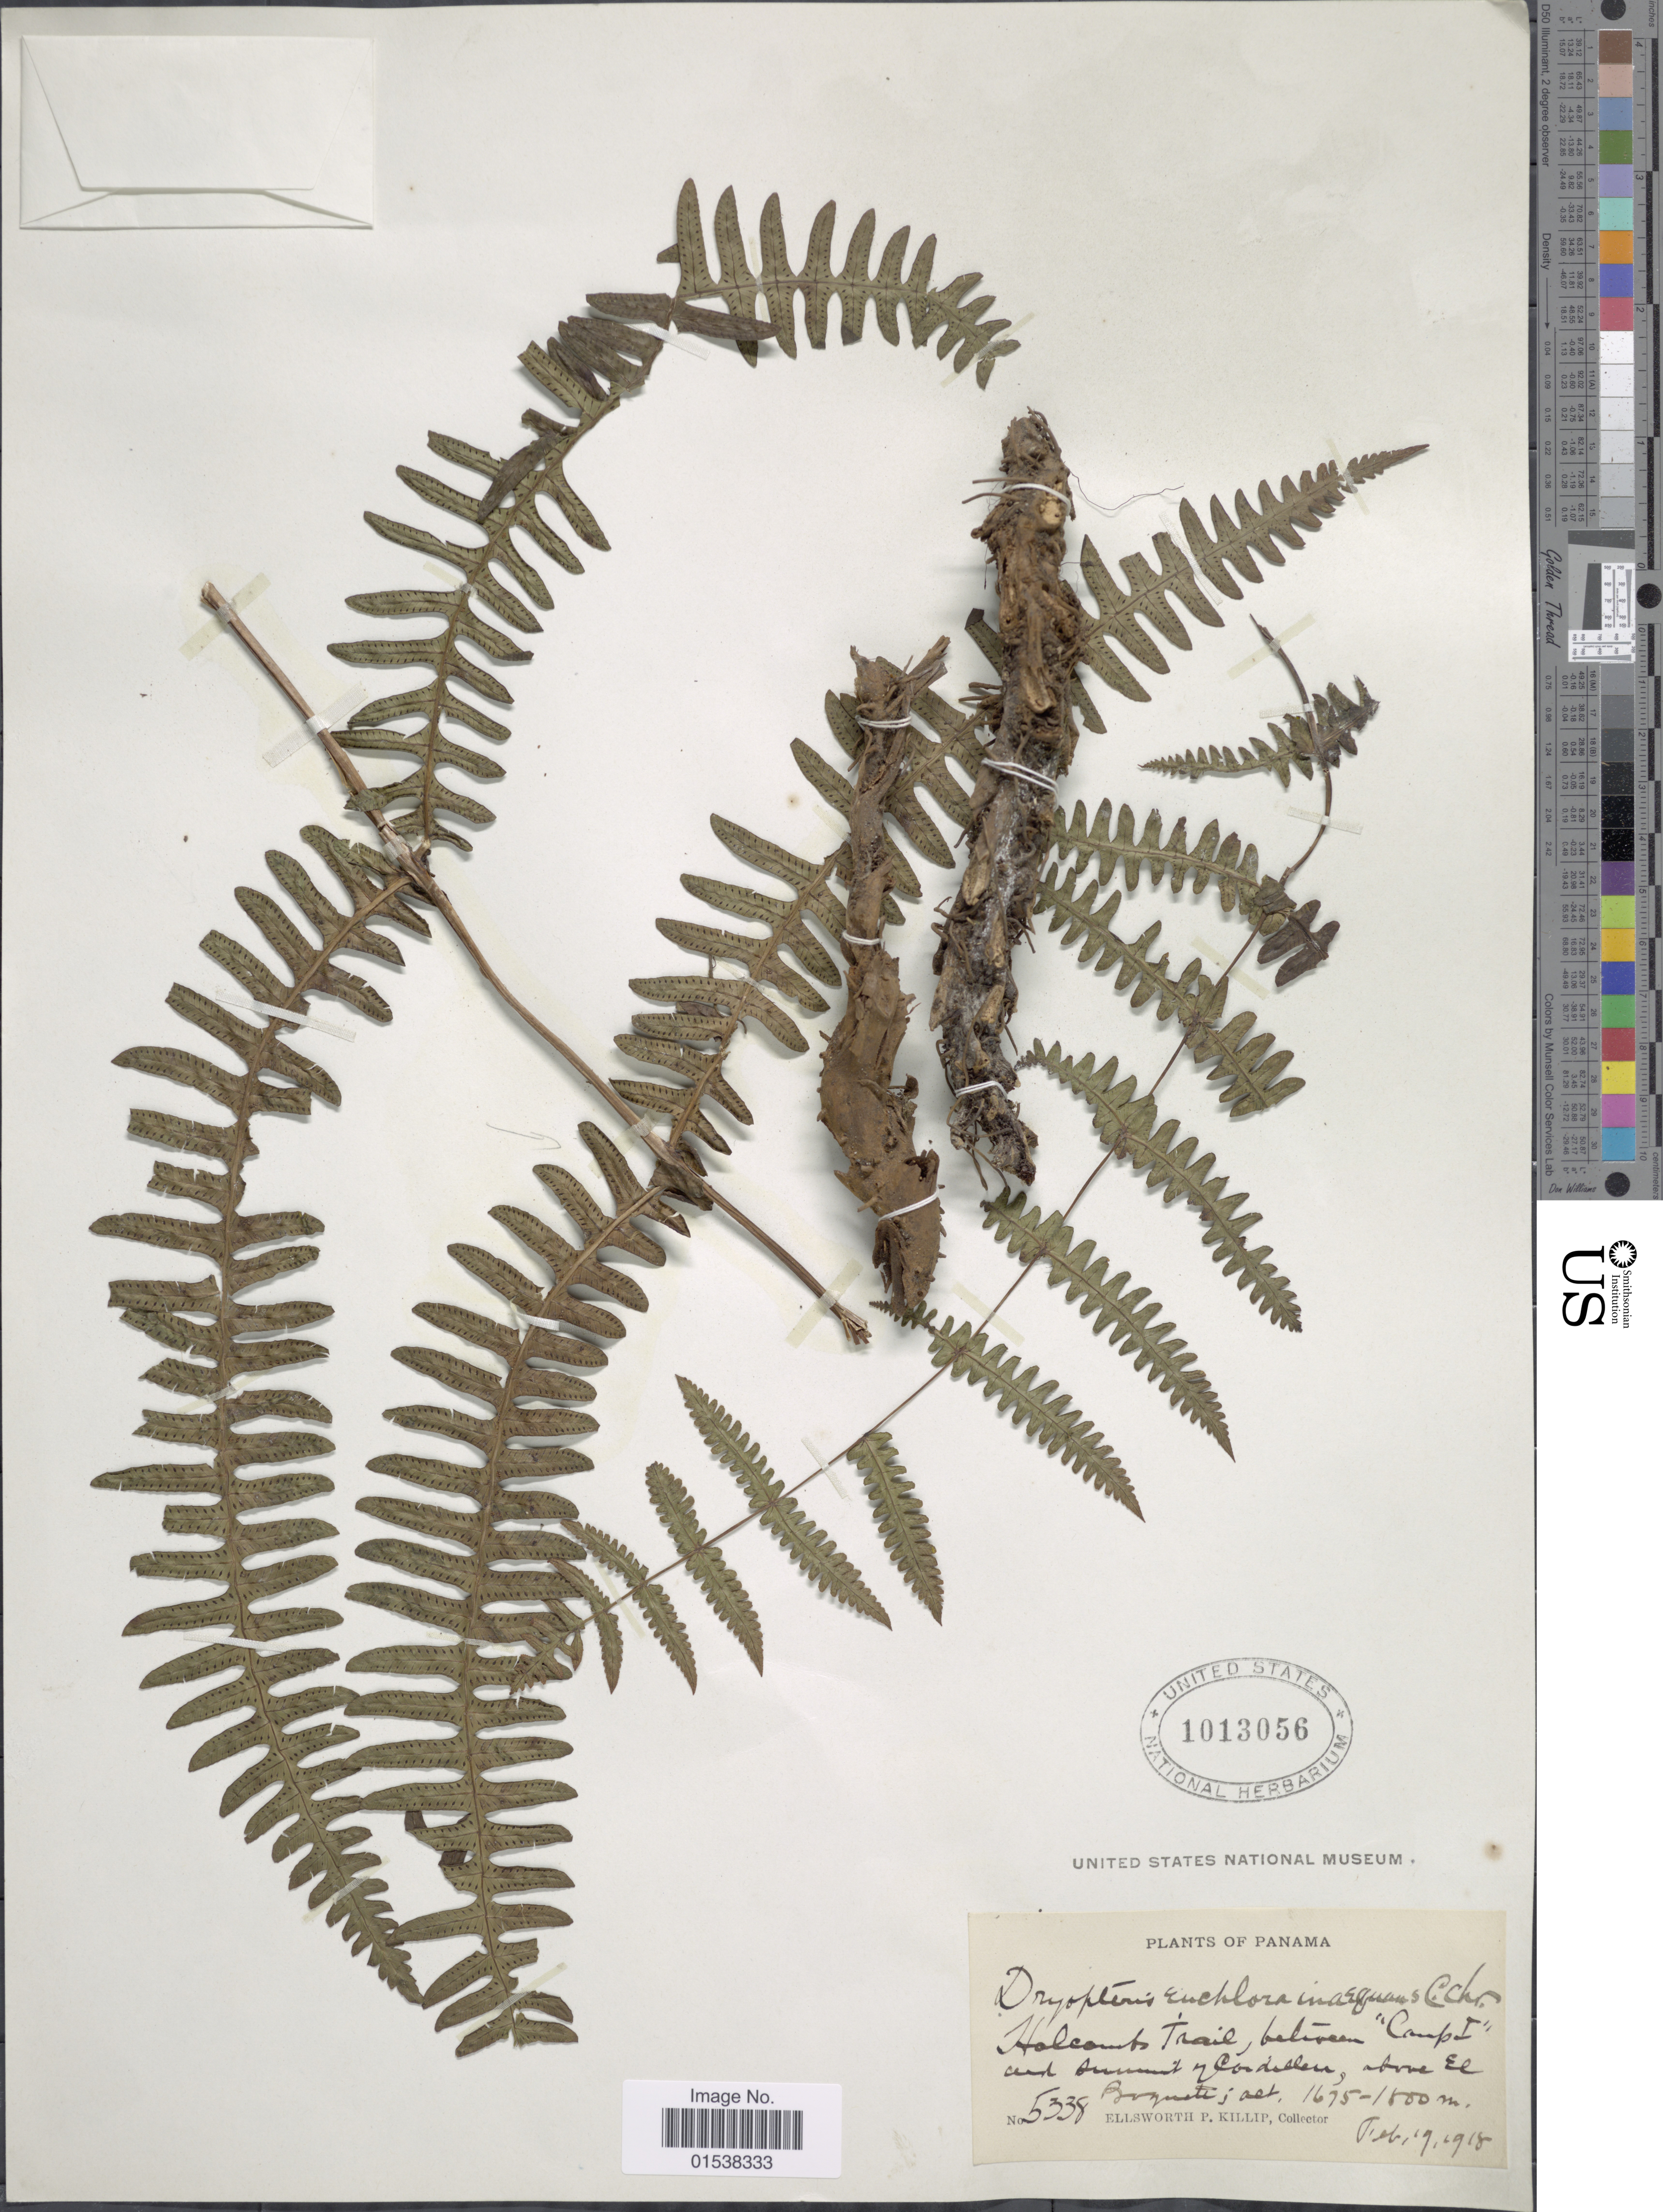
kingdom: Plantae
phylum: Tracheophyta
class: Polypodiopsida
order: Polypodiales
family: Thelypteridaceae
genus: Amauropelta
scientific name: Amauropelta inaequans (C. Chr.) comb. nov., ined 2015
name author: (C. Chr.)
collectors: E. P. Killip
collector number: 5338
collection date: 1918-02-19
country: Panama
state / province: Chiriqui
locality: Holcombs Trail between Camp 1 and summit of Cordillera, above El Boquete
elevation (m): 1675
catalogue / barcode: US 1013056